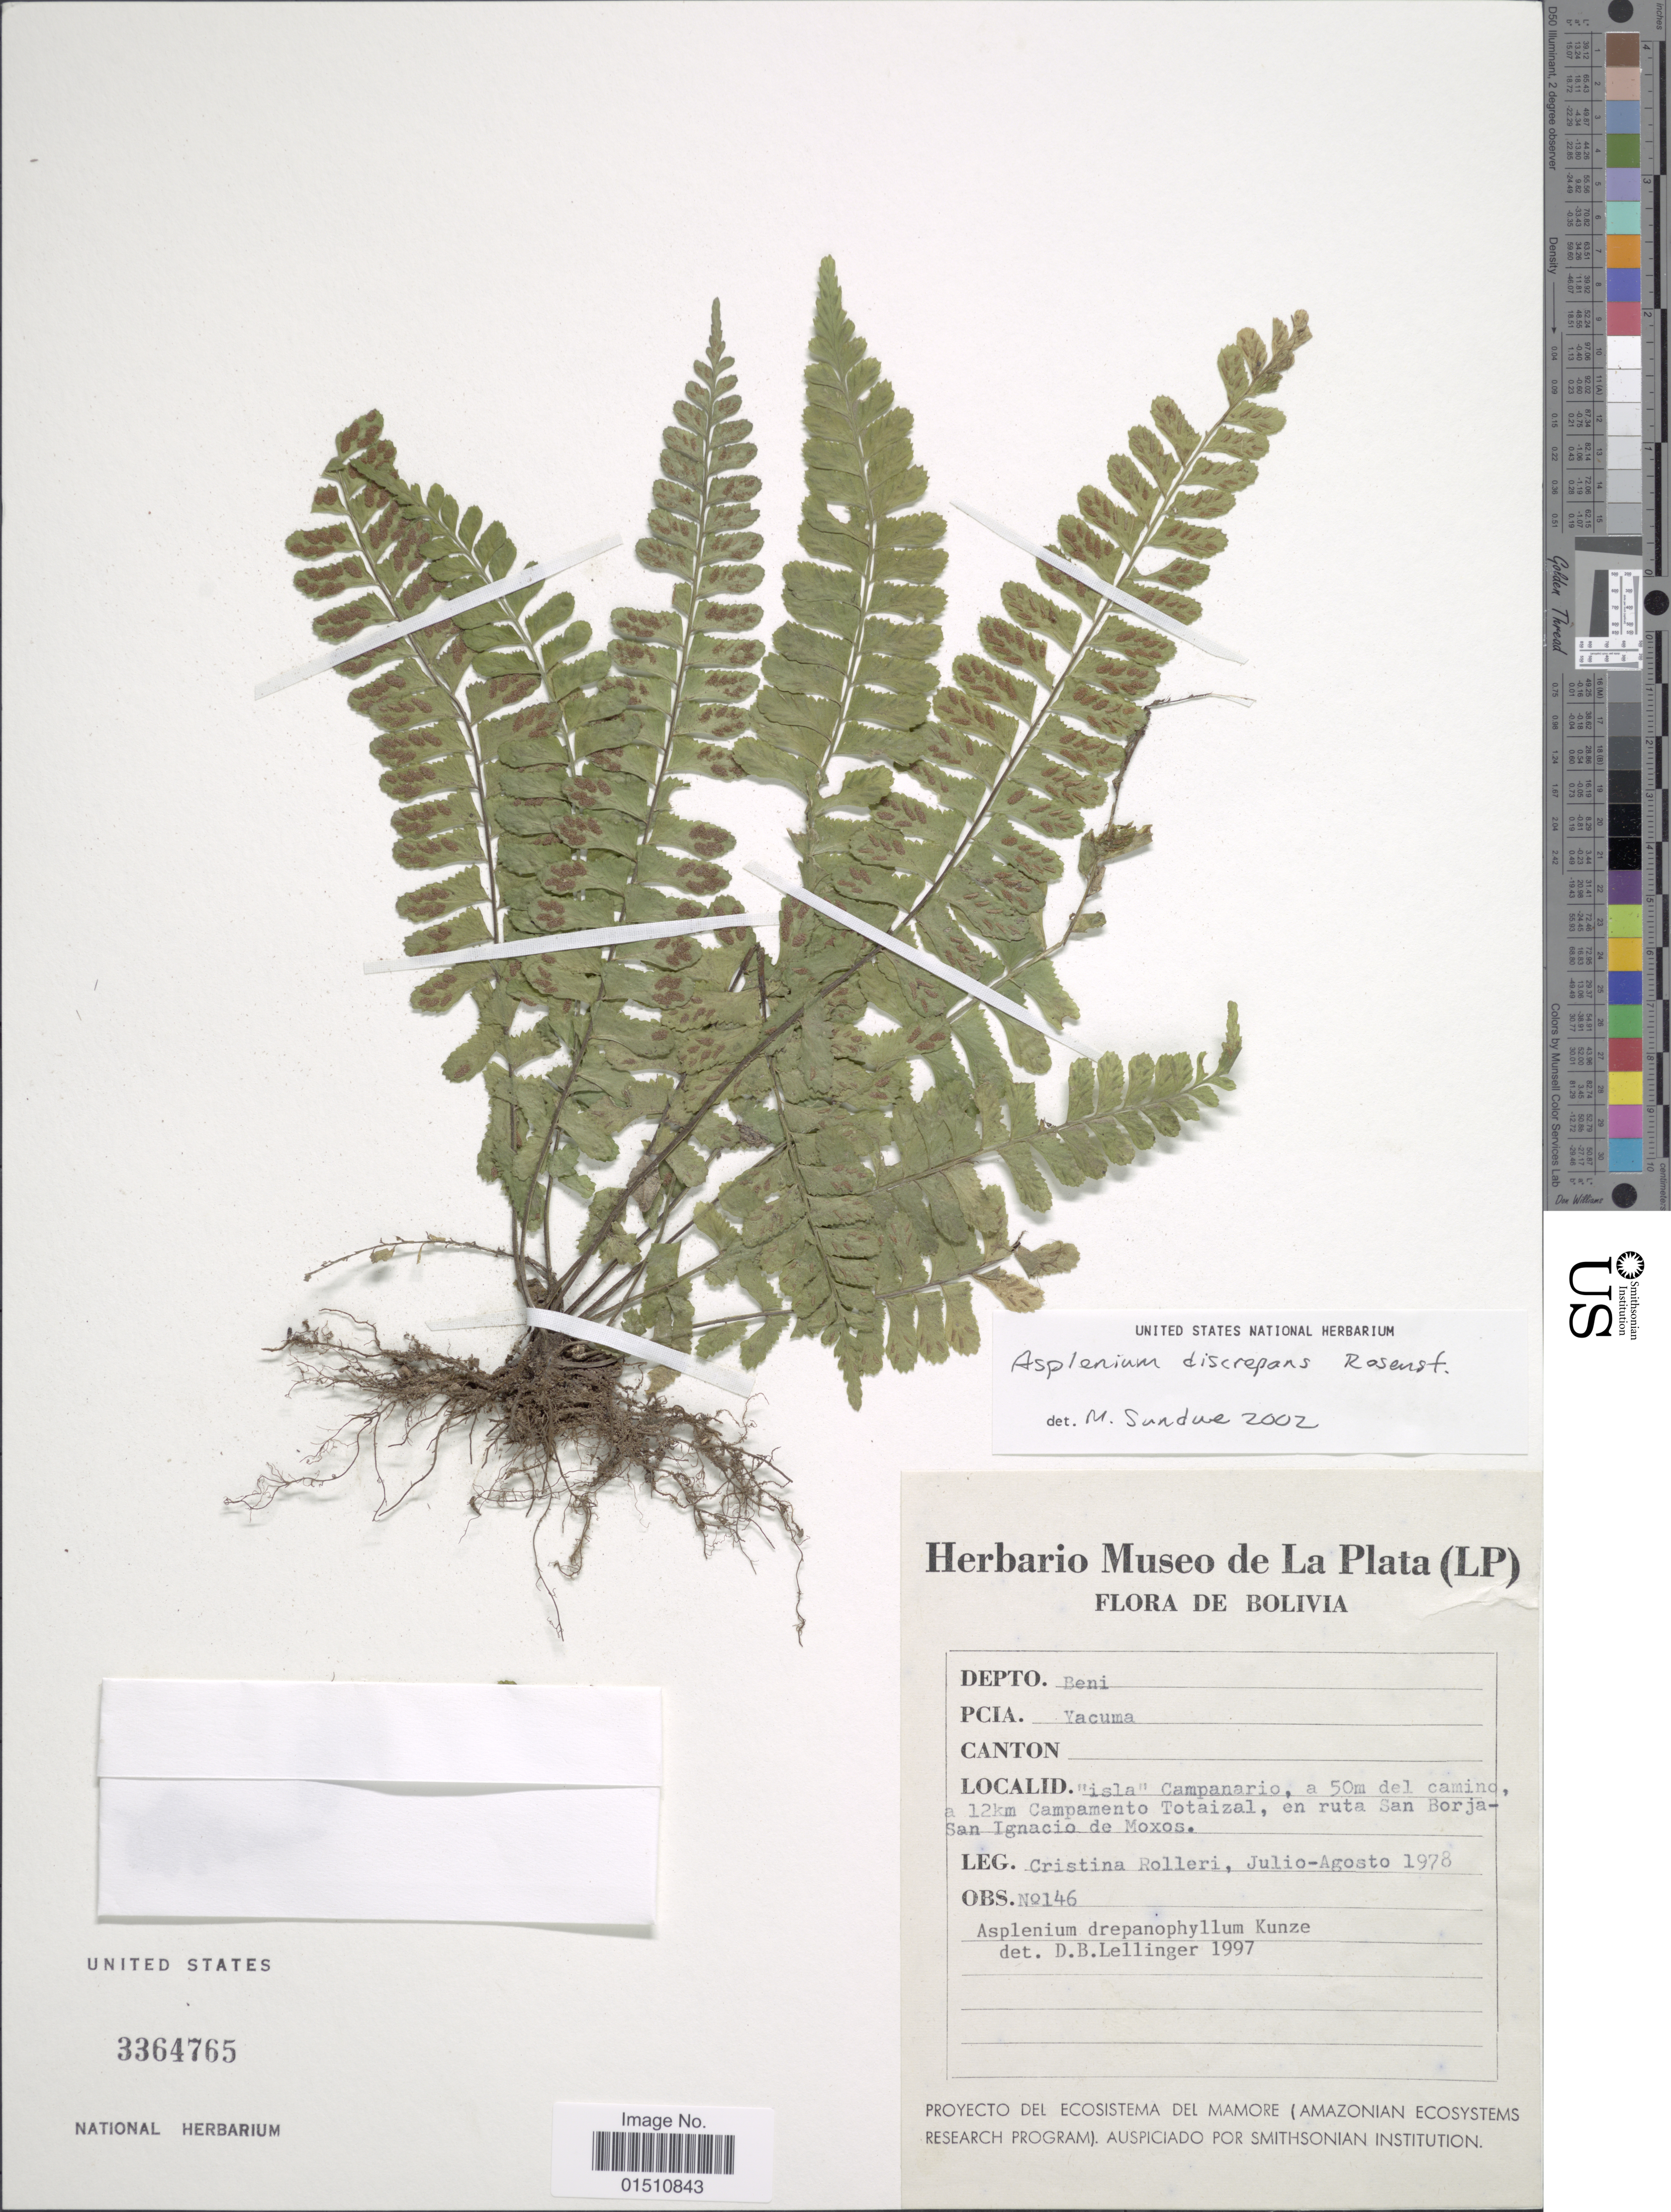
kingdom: Plantae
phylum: Tracheophyta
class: Polypodiopsida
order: Polypodiales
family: Aspleniaceae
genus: Asplenium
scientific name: Asplenium discrepans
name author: Rosenst.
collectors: C. Rolleri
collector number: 146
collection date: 1978-07/1978-08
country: Bolivia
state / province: Beni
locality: Bolivia, Depto. Beni, Pcia. Yacuma. "isla"Campanario, a 50m del camino, a 12km Campamento Totaizal, en ruta San Borja-San Igancio de Moxos.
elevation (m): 50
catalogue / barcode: US 3364765